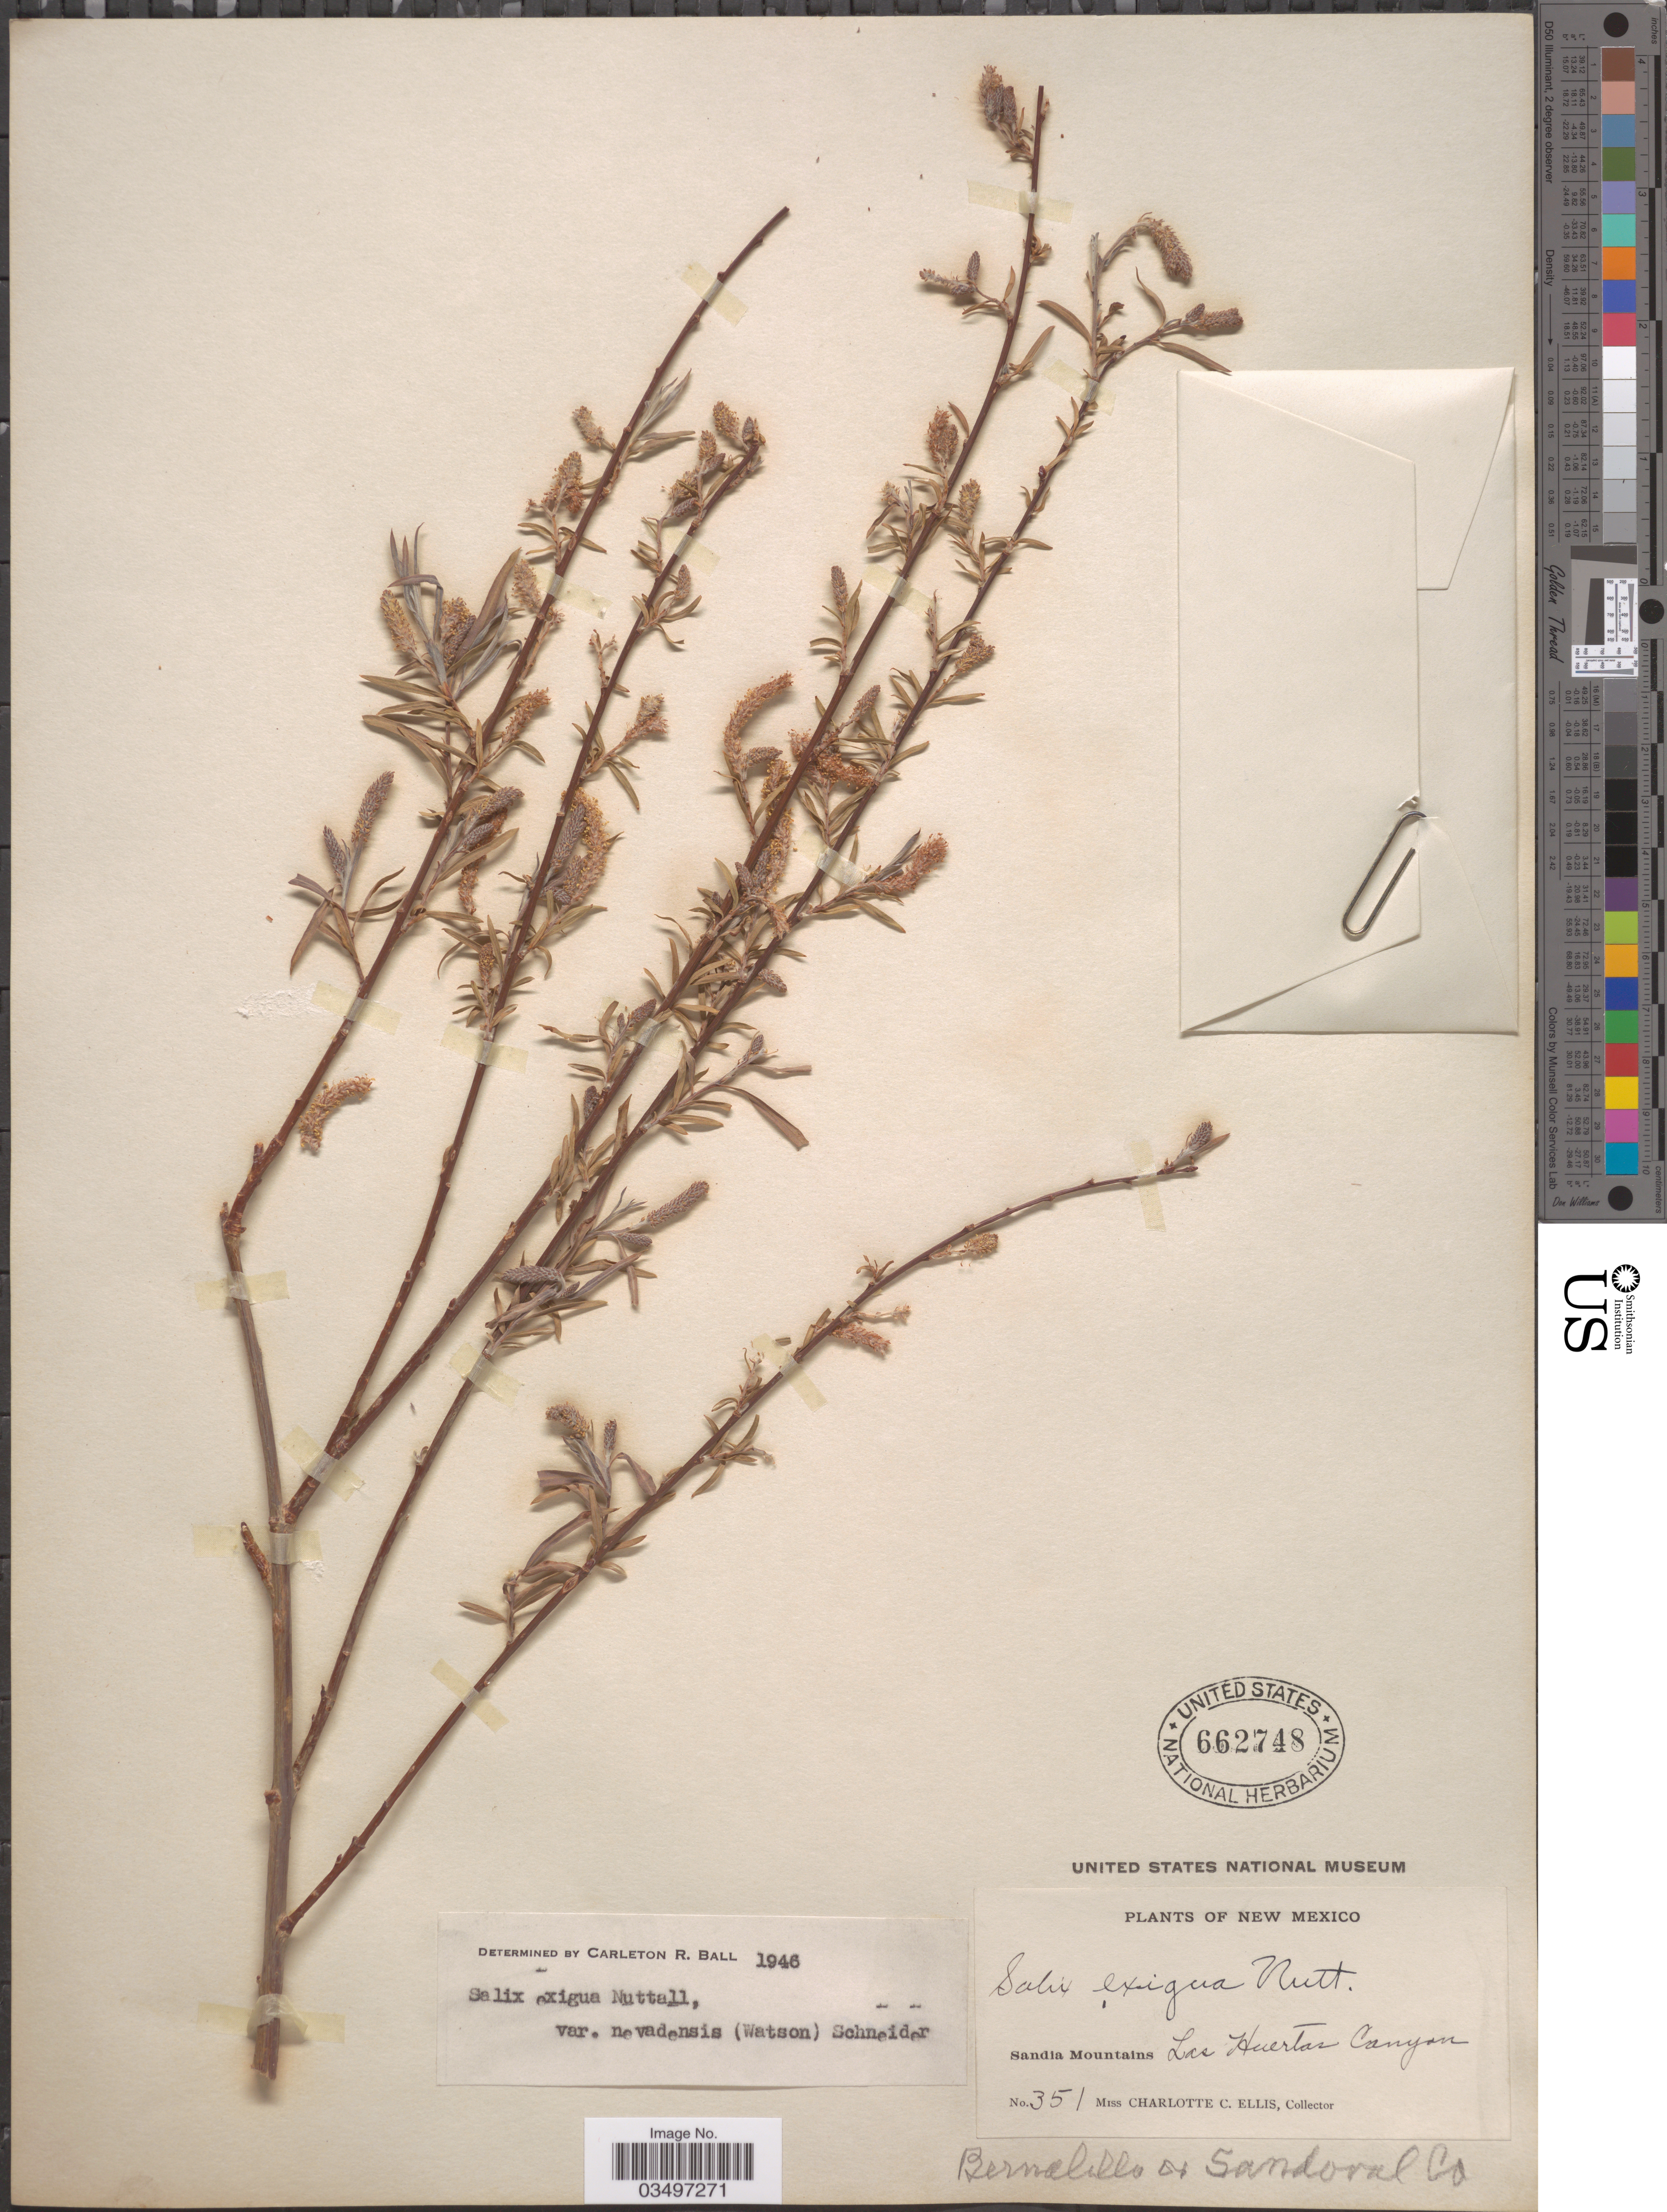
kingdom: Plantae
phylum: Tracheophyta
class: Magnoliopsida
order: Malpighiales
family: Salicaceae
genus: Salix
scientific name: Salix exigua var. nevadensis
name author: (S. Watson) C.K. Schneid.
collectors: C. C. Ellis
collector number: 351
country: United States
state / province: New Mexico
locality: Sandia Mountains, Las Huertas Canyon. Bernalillo or Sandoval Co.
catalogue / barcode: US 662748